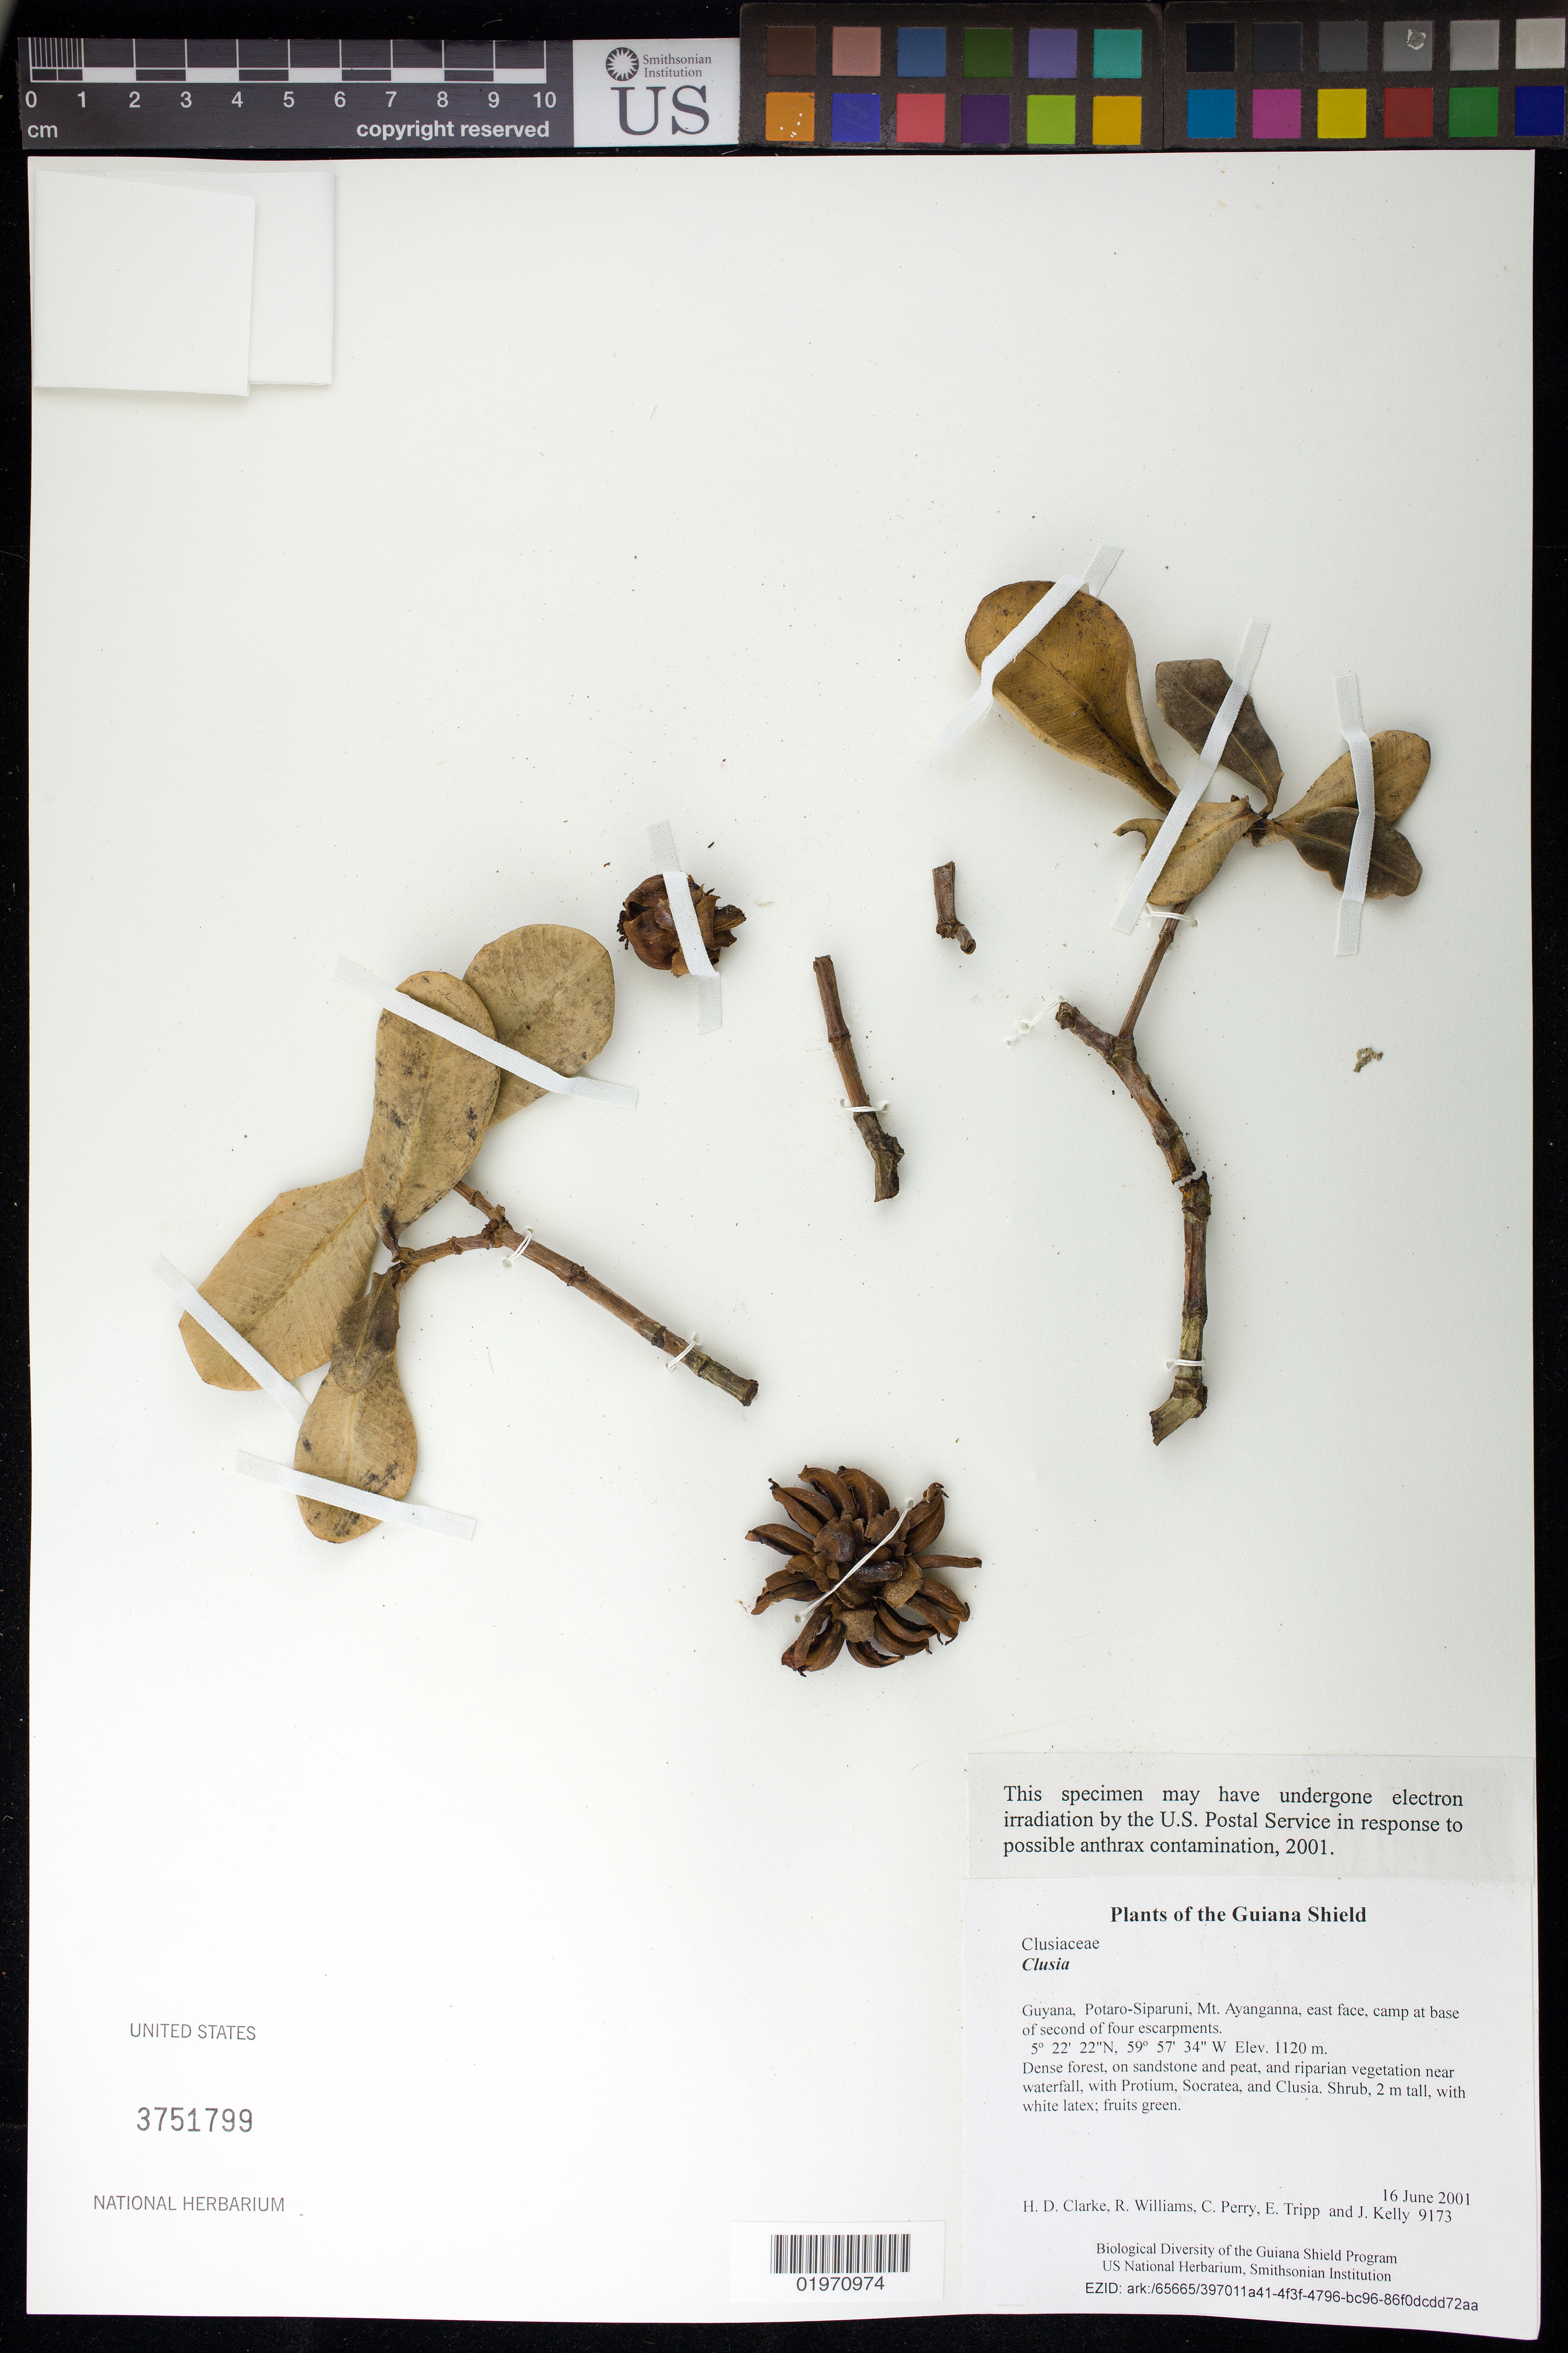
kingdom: Plantae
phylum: Tracheophyta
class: Magnoliopsida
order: Malpighiales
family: Clusiaceae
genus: Clusia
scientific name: Clusia sp.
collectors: H. D. Clarke, R. Williams, C. Perry, E. Tripp & J. Kelly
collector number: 9173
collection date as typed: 16 June 2001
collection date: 2001-06-16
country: Guyana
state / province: Potaro-Siparuni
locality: Mt. Ayanganna, east face, camp at base of second of four escarpments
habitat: Dense forest, on sandstone and peat, and riparian vegetation near waterfall, with Protium, Socratea, and Clusia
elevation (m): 1120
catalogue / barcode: US 3751799